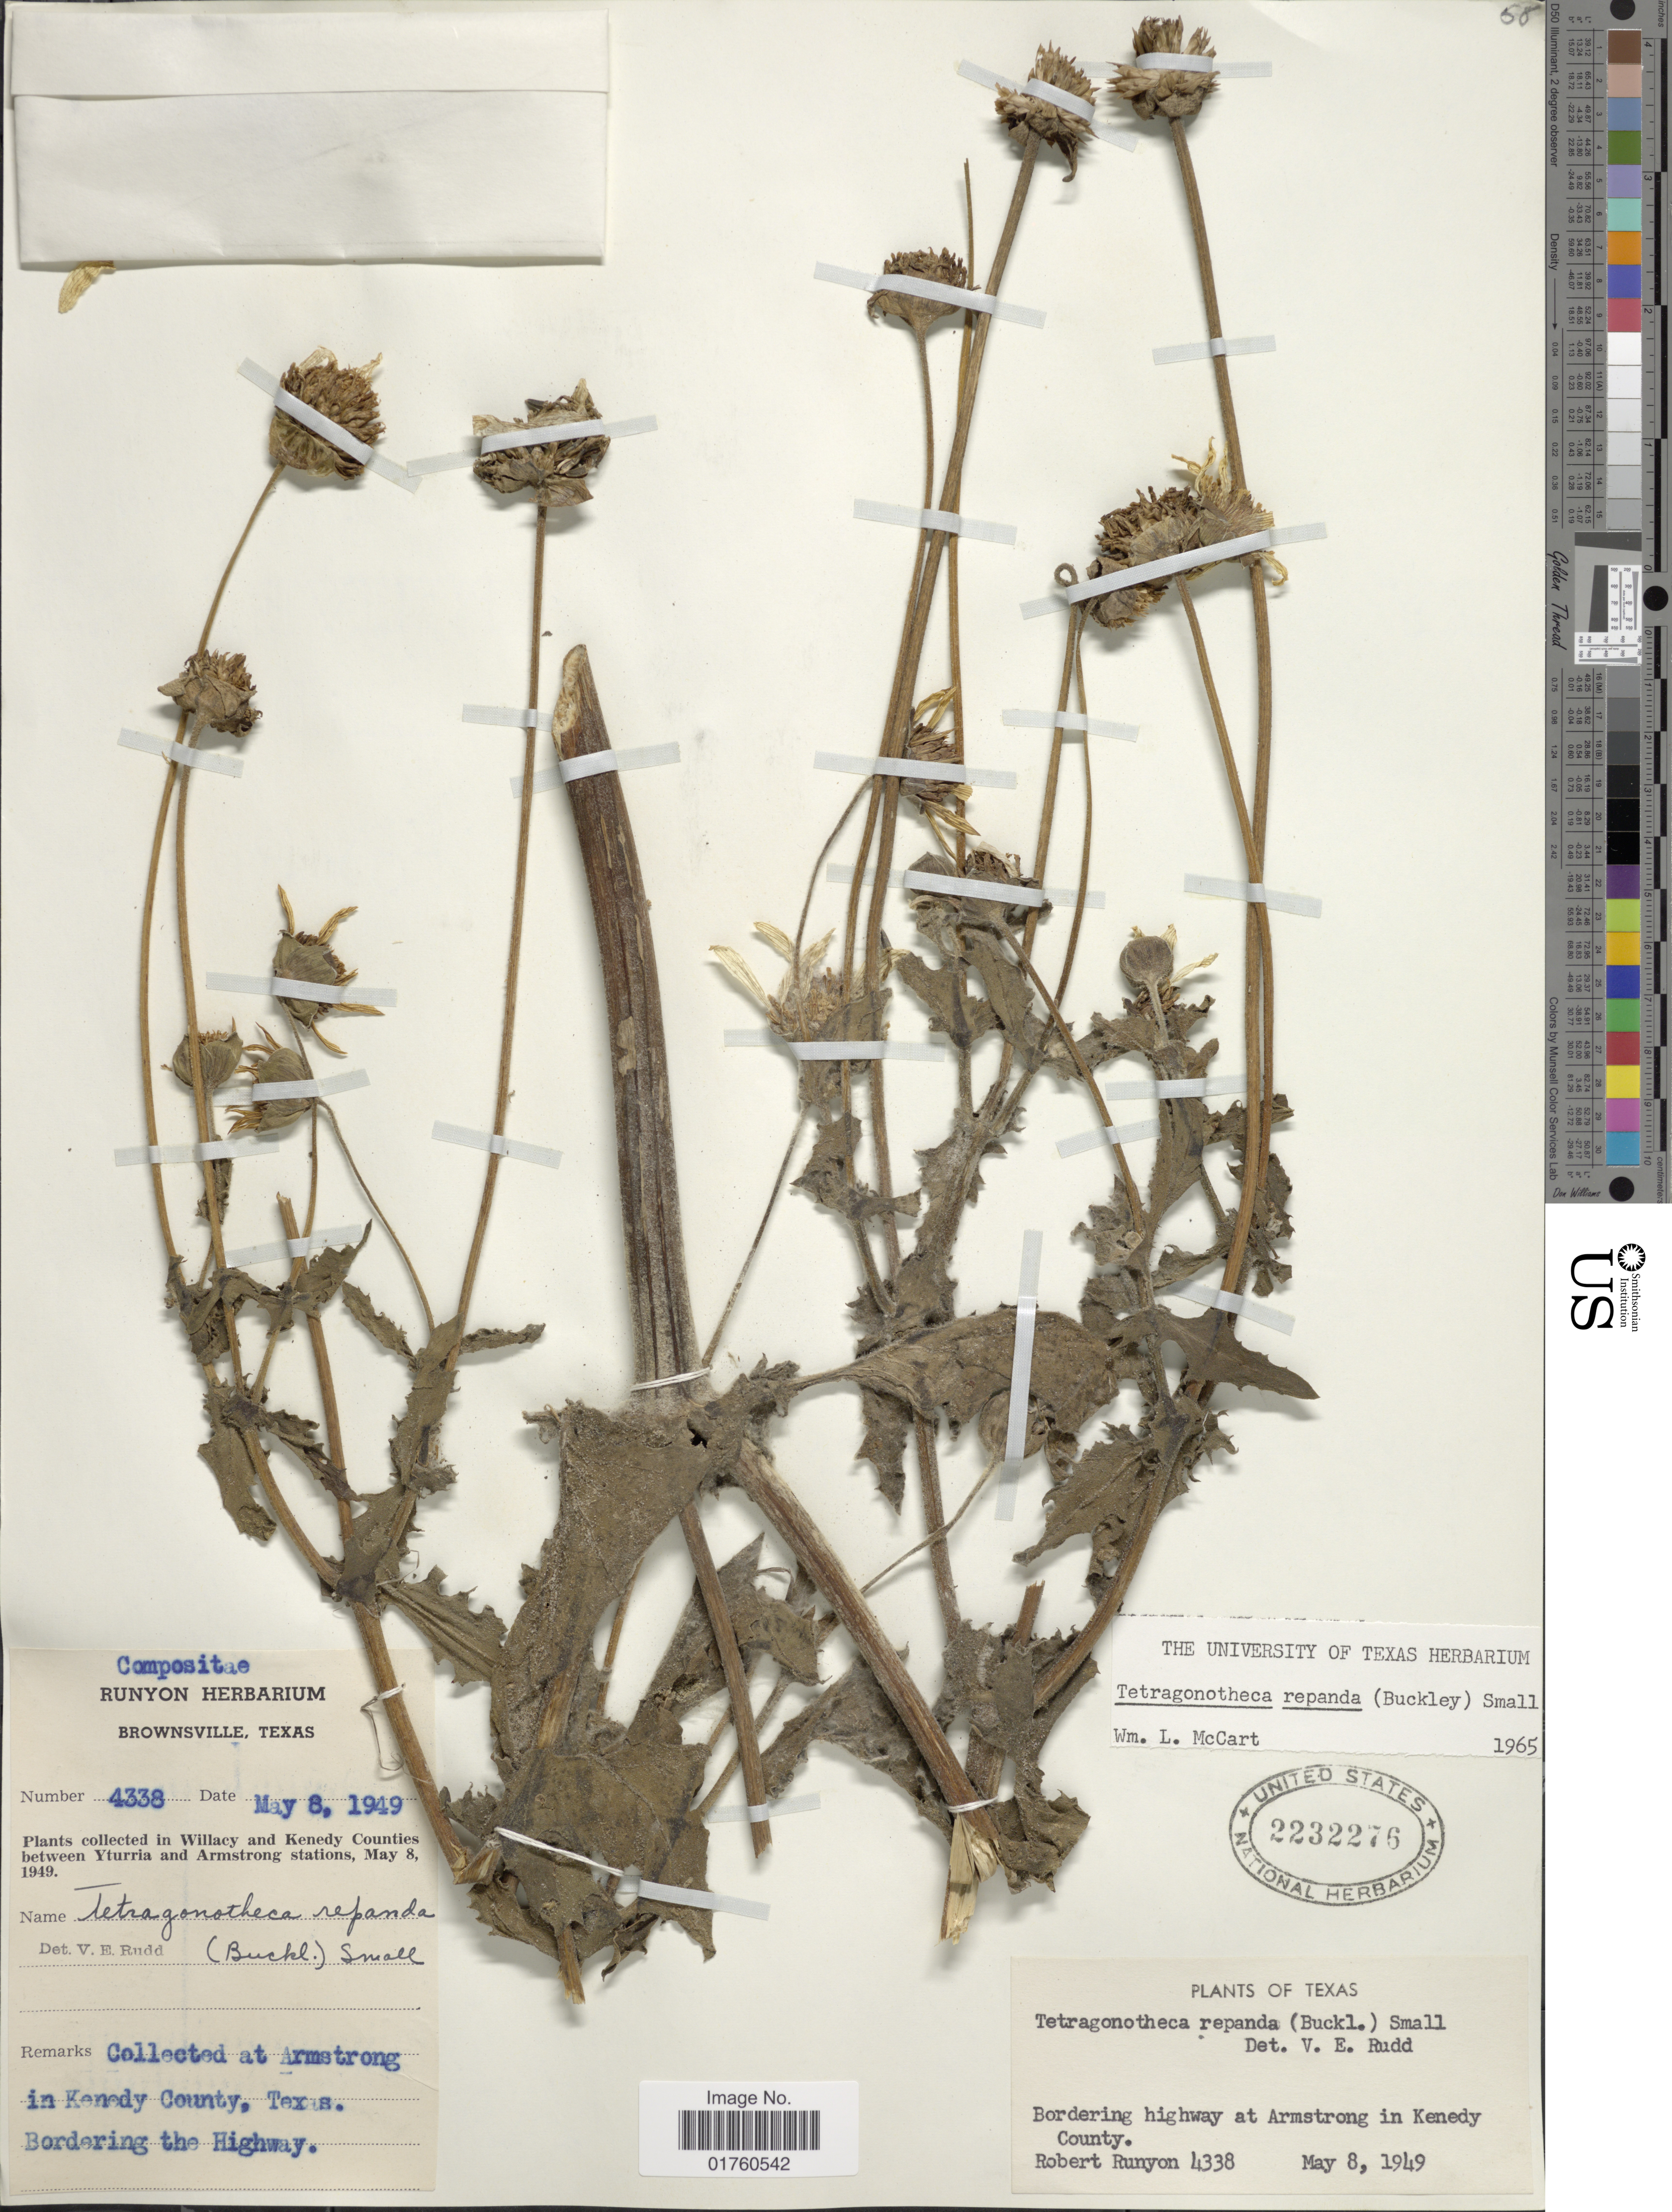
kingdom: Plantae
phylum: Tracheophyta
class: Magnoliopsida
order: Asterales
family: Asteraceae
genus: Tetragonotheca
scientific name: Tetragonotheca repanda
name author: (Buckley) Small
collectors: R. Runyon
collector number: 4338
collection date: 1949-05-08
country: United States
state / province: Texas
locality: Bordering highway at Armstrong in Kenedy County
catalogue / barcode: US 2232276